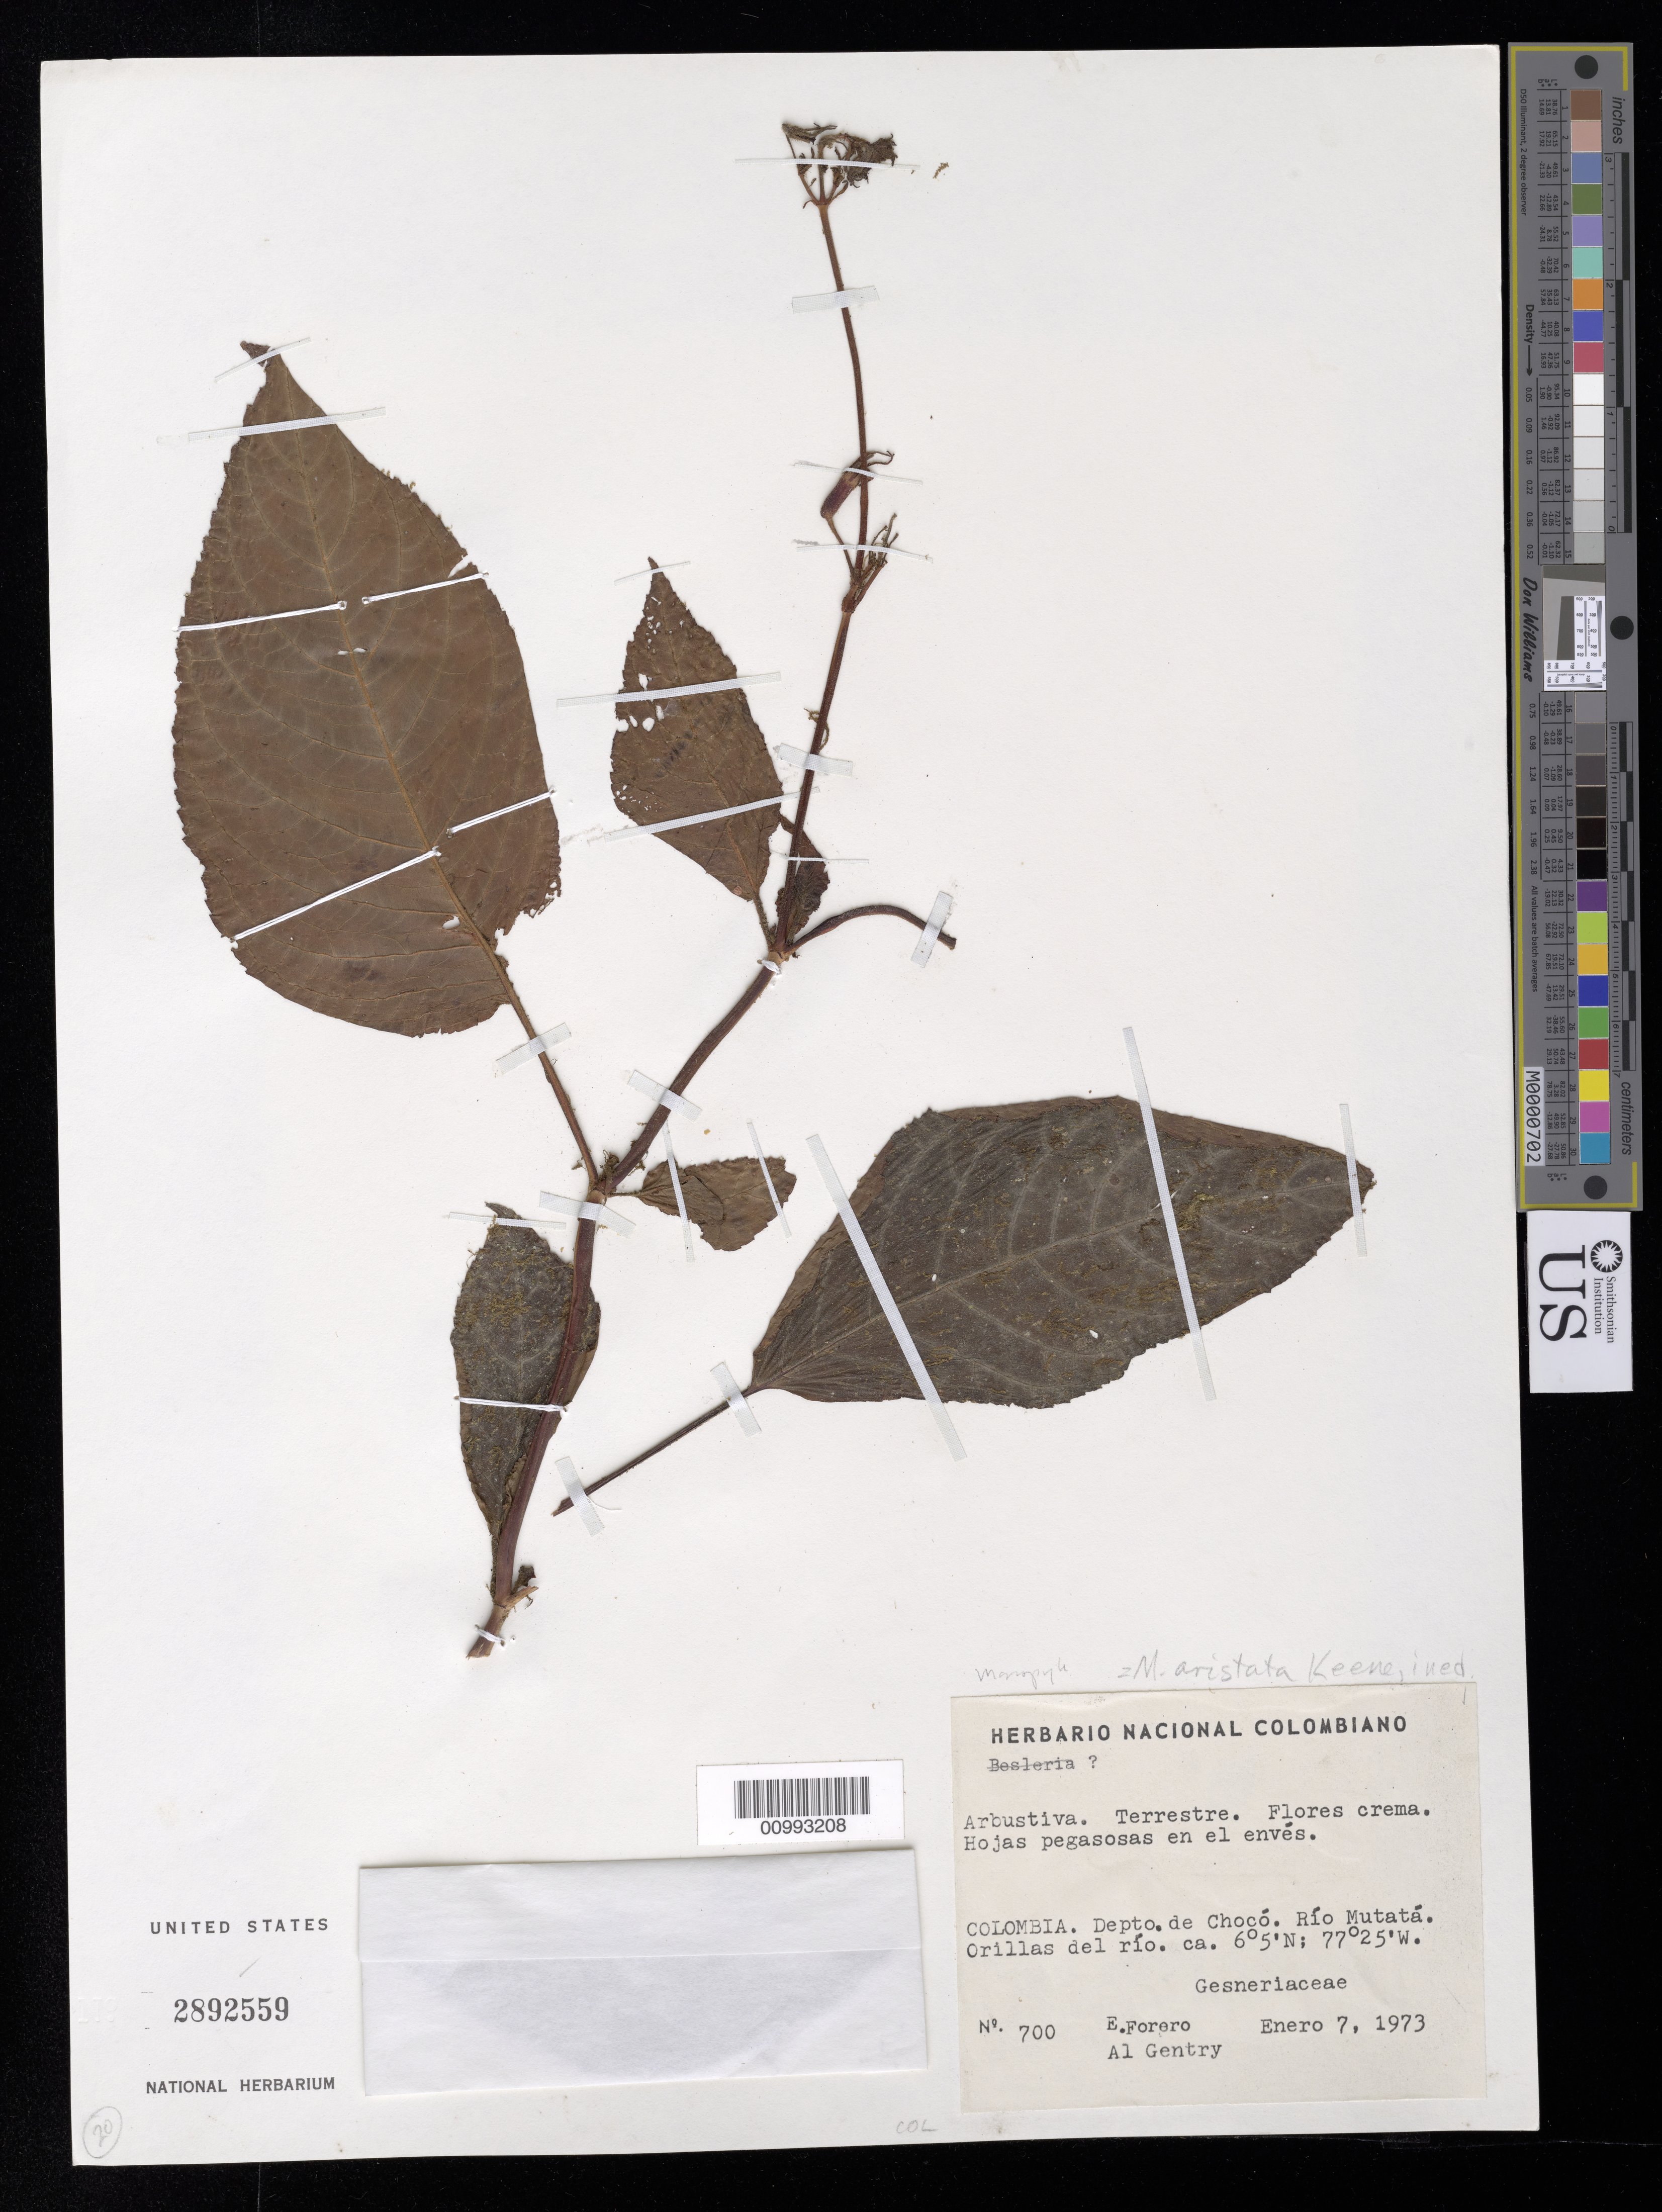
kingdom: Plantae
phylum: Tracheophyta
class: Magnoliopsida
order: Lamiales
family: Gesneriaceae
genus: Monopyle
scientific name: Monopyle sp.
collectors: E. Forero & A. H. Gentry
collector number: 700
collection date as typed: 07 Jan 1973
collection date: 1973-01-07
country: Colombia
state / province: Chocó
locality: Cepto. De Chocó. Rí Mutatá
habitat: Orillas del río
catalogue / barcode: US 2892559